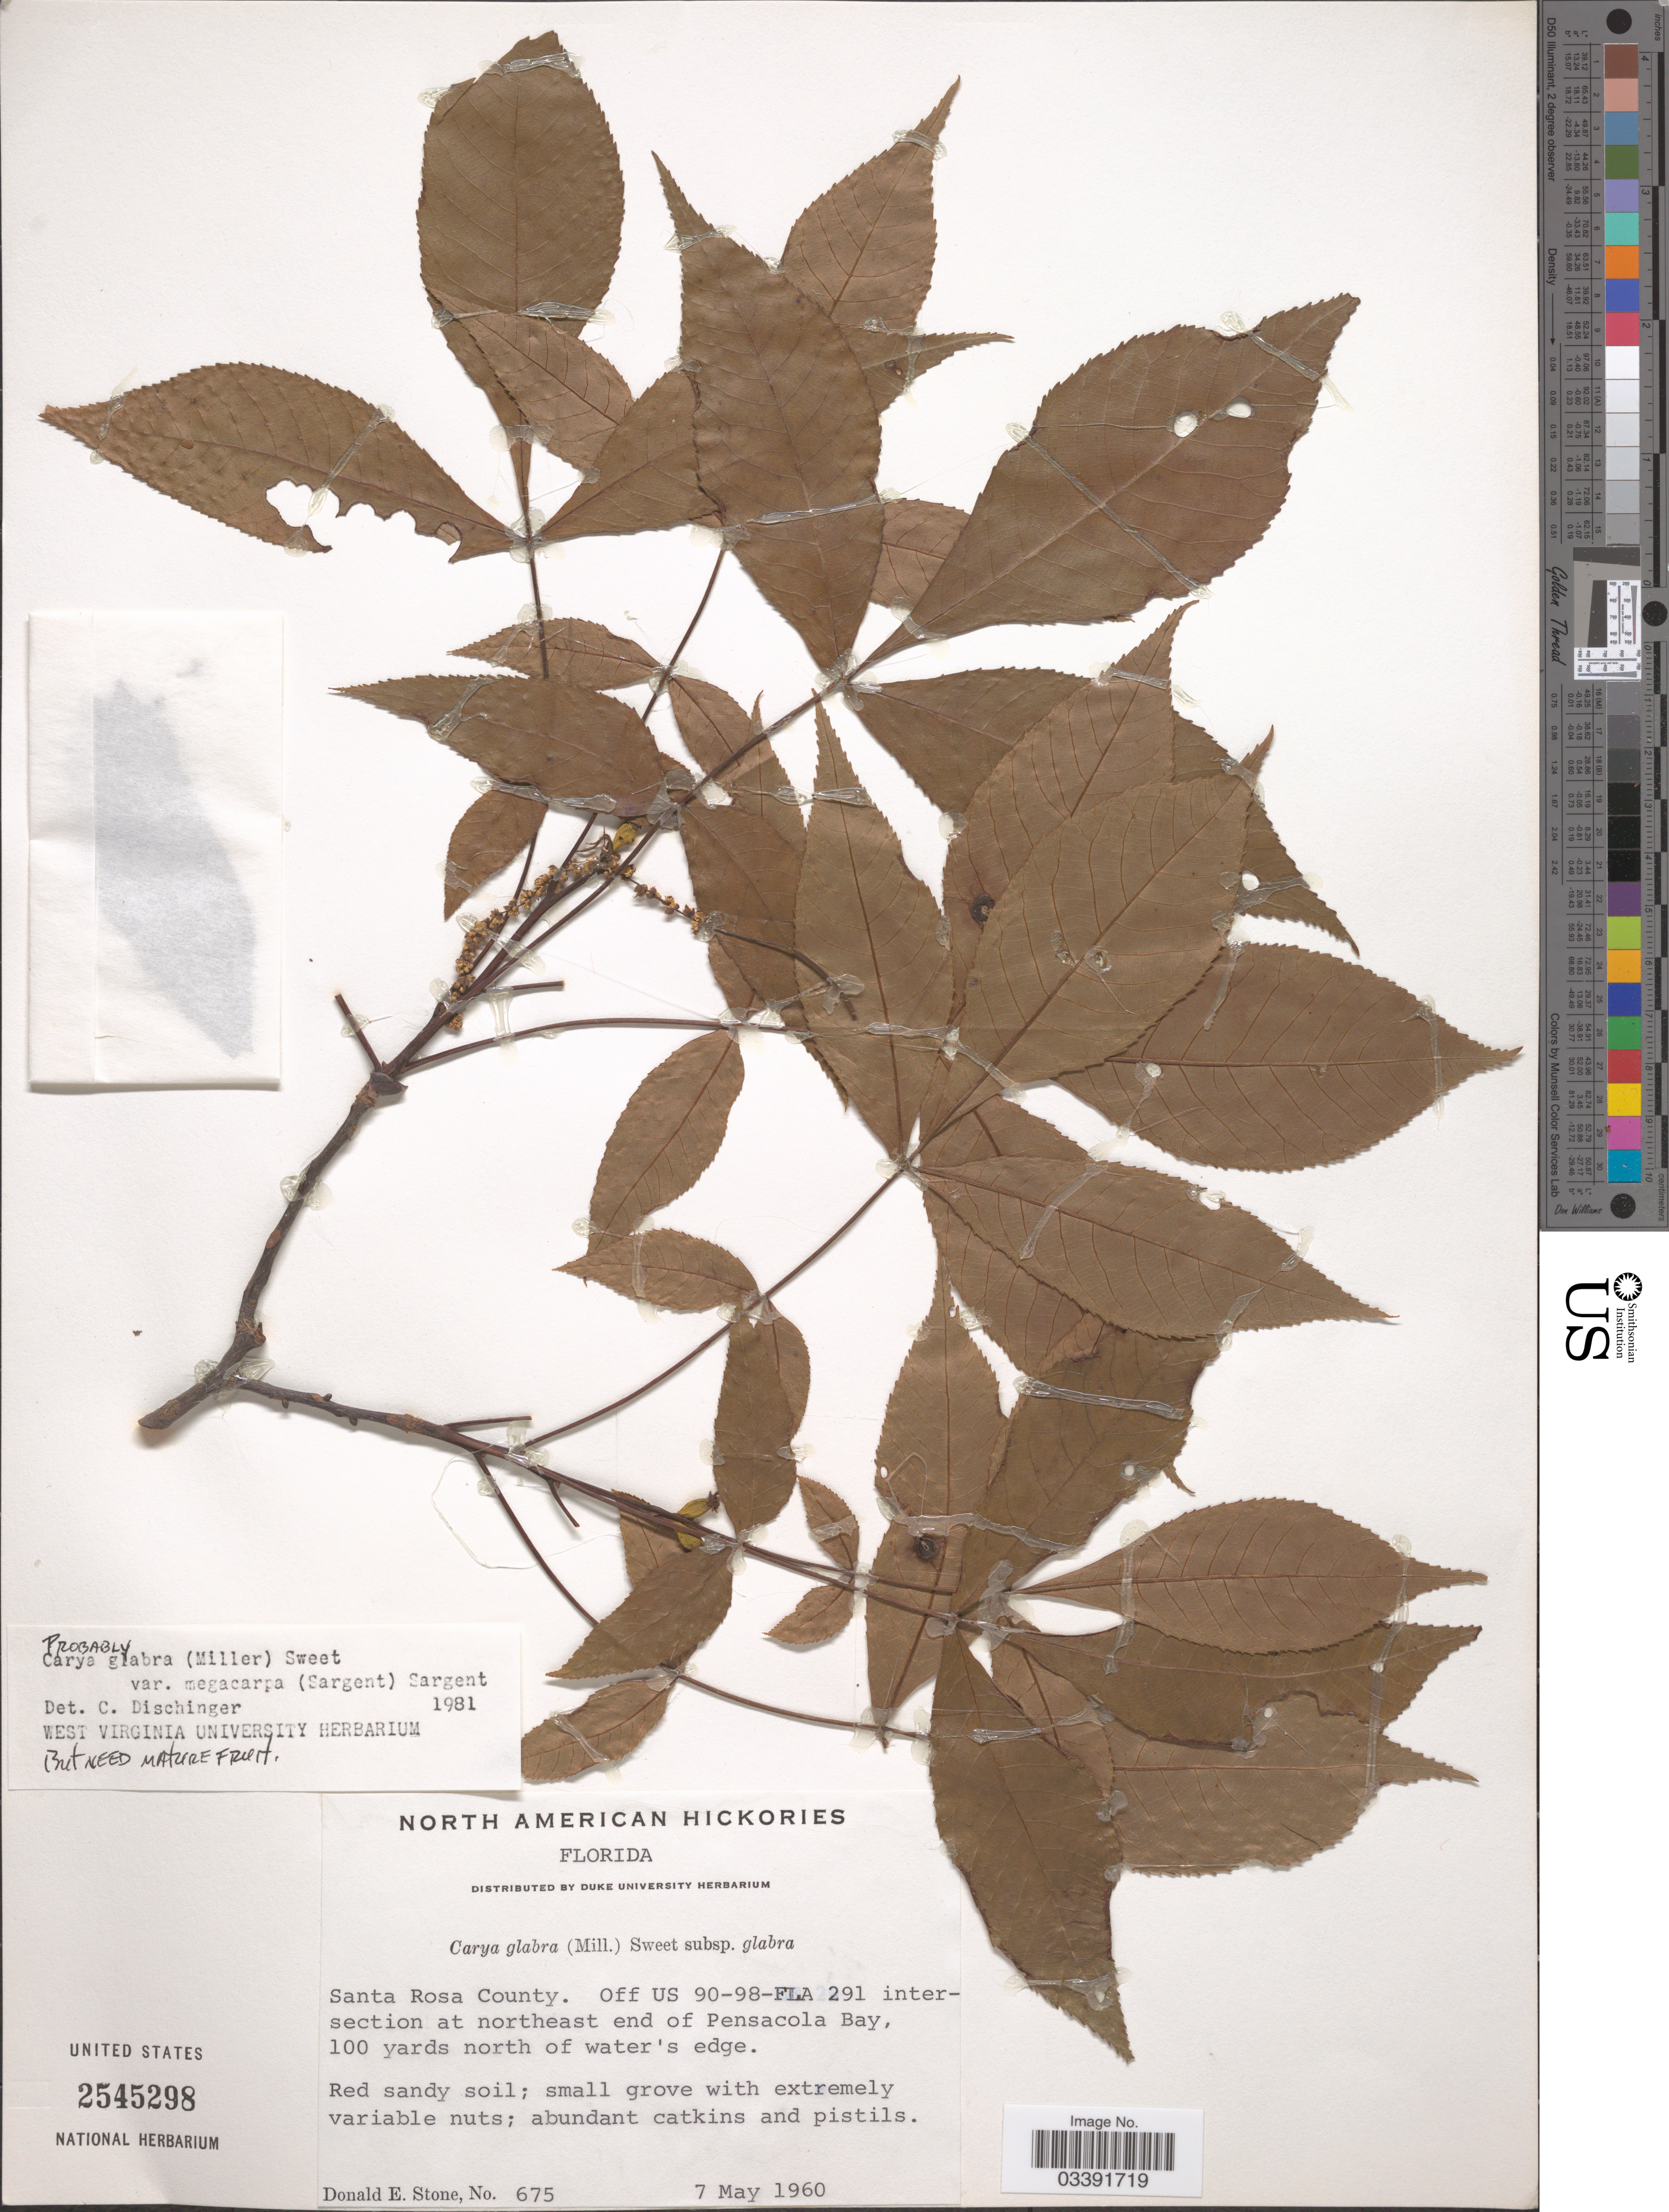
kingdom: Plantae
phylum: Tracheophyta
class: Magnoliopsida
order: Fagales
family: Juglandaceae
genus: Carya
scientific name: Carya glabra var. megacarpa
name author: (Sarg.) Sarg.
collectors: D. Stone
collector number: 675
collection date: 1960-05-07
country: United States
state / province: Florida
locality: Santa Rosa County. Off US 90-98-FLA 291 intersection at northeast end of Pensacola Bay, 100 yards north of water's edge.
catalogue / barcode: US 2545298